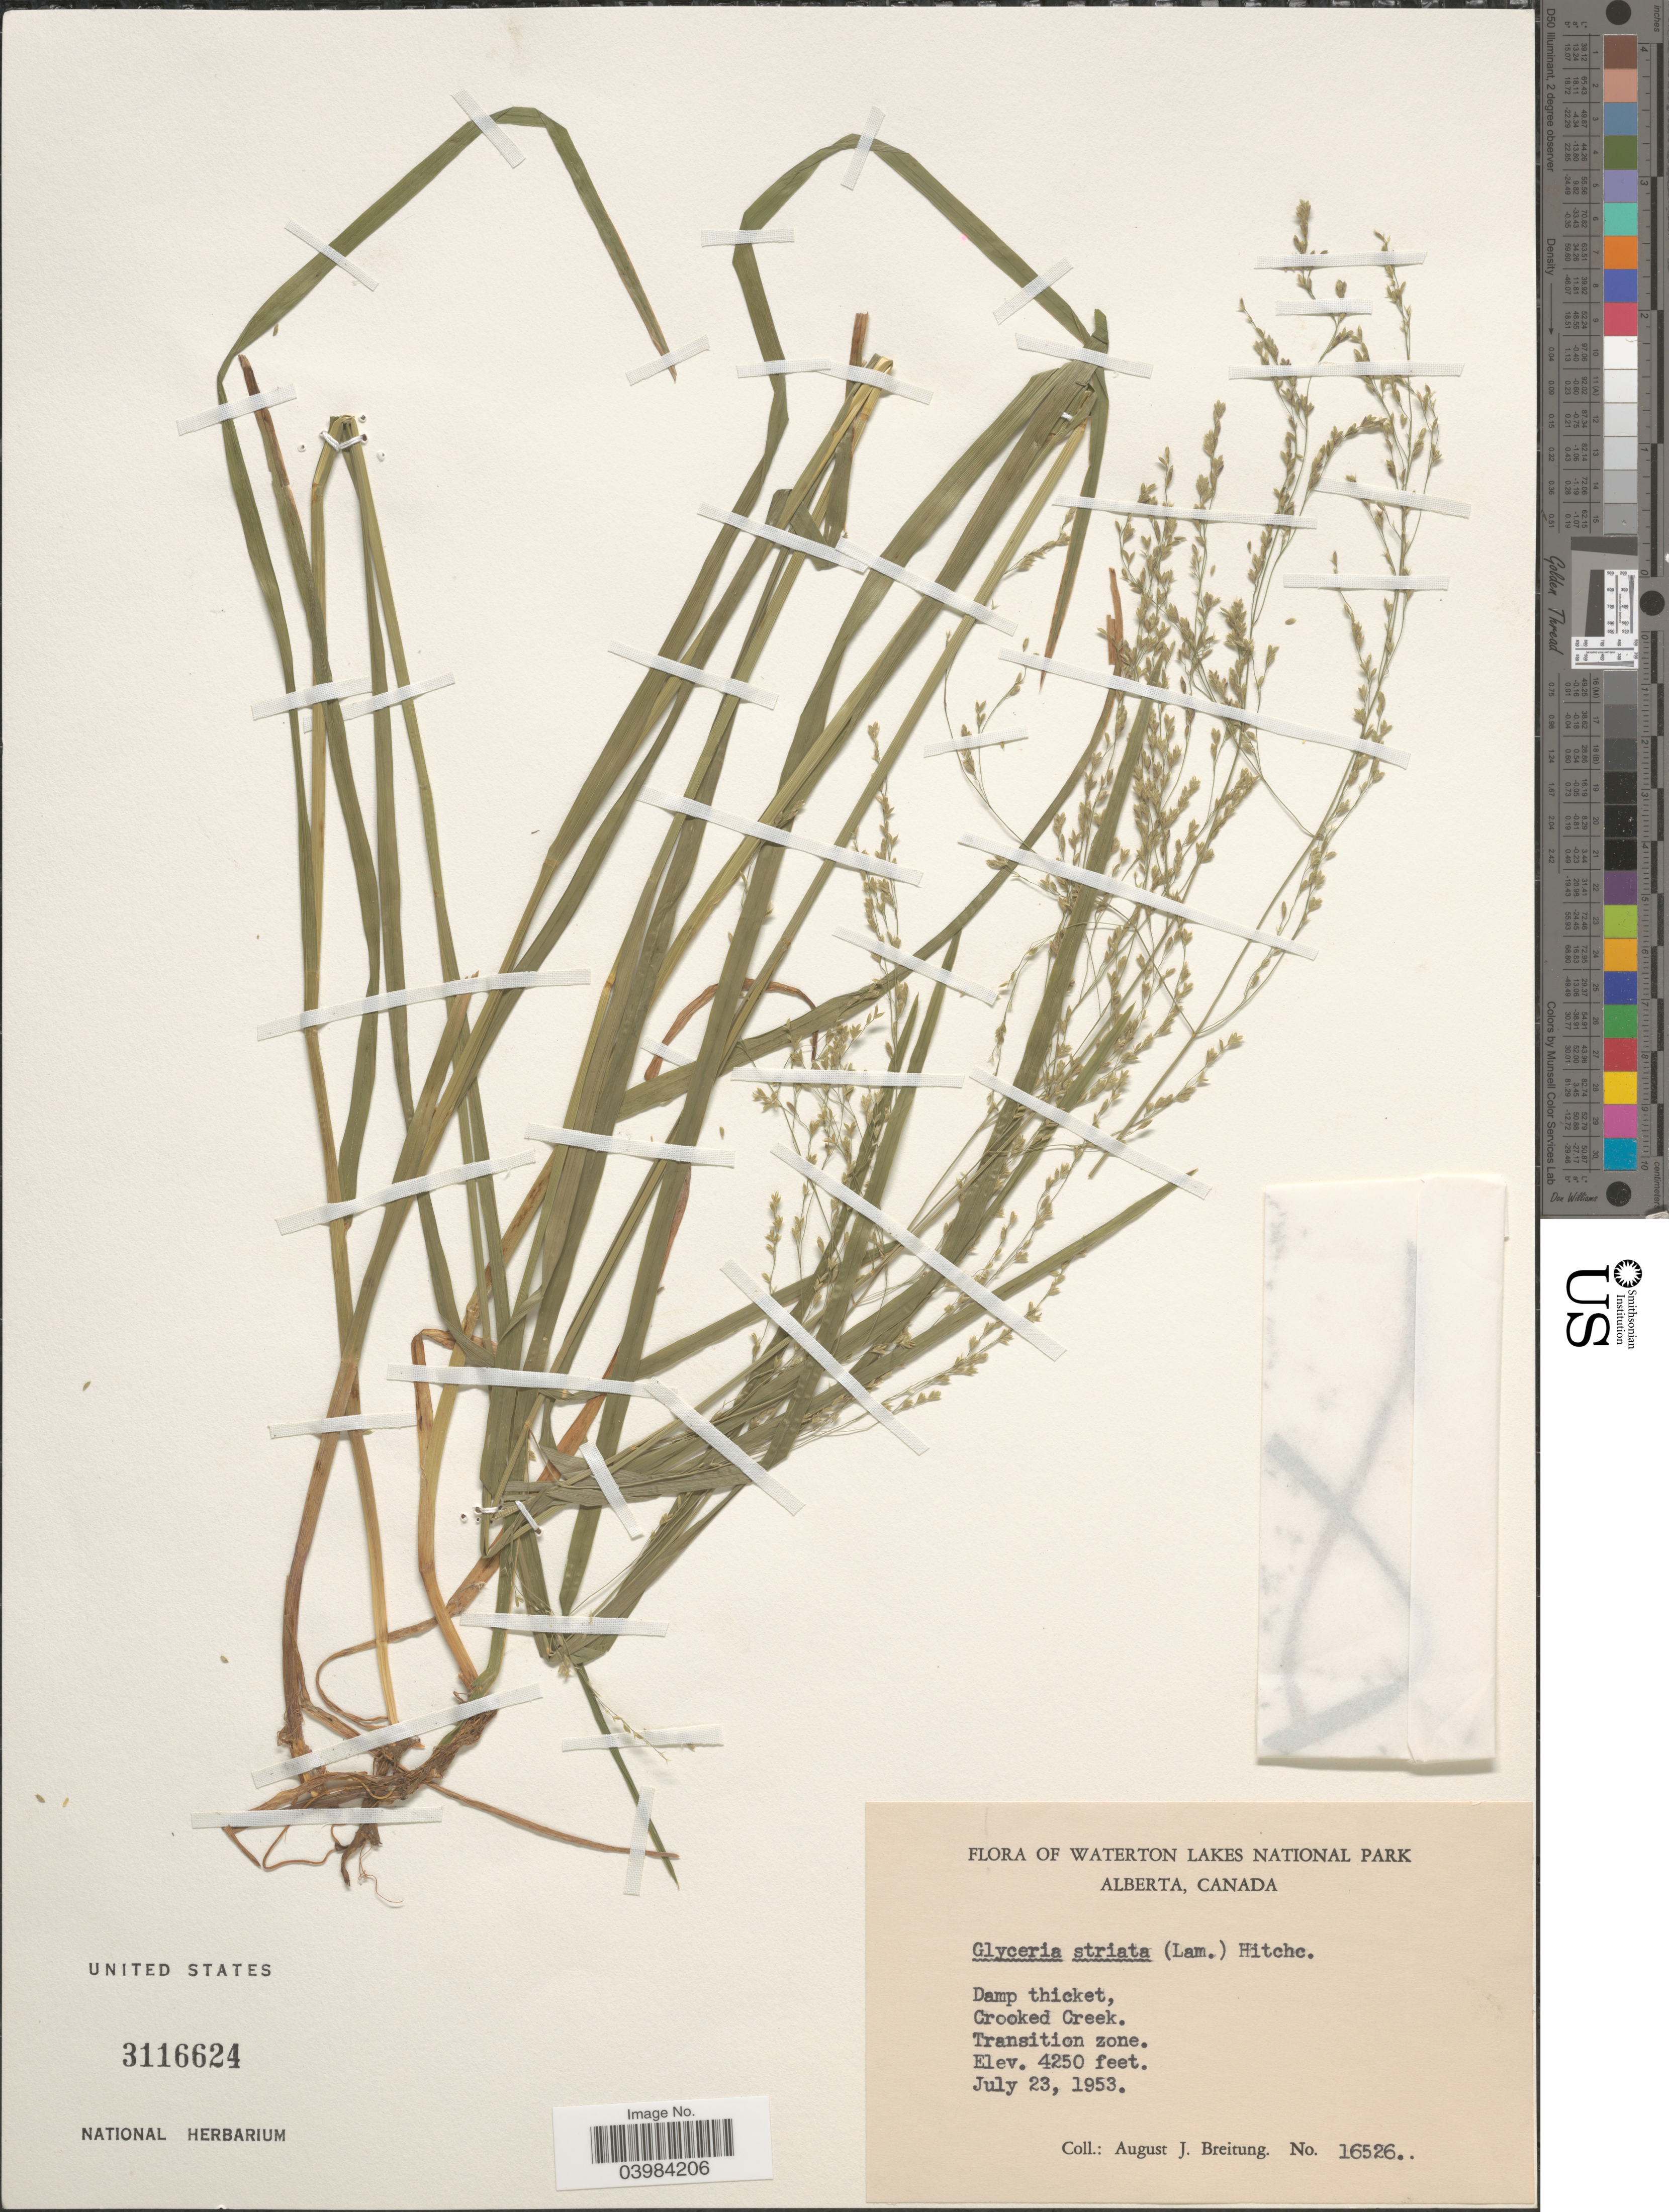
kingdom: Plantae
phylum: Tracheophyta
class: Liliopsida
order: Poales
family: Poaceae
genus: Glyceria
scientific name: Glyceria striata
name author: (Lam.) Hitchc.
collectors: A. Breitung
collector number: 16526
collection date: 1953-07-23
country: Canada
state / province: Alberta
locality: Waterton Lakes National Park. Damp thicket, Crooked Creek. Transition zone.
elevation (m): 1295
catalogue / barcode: US 3116624